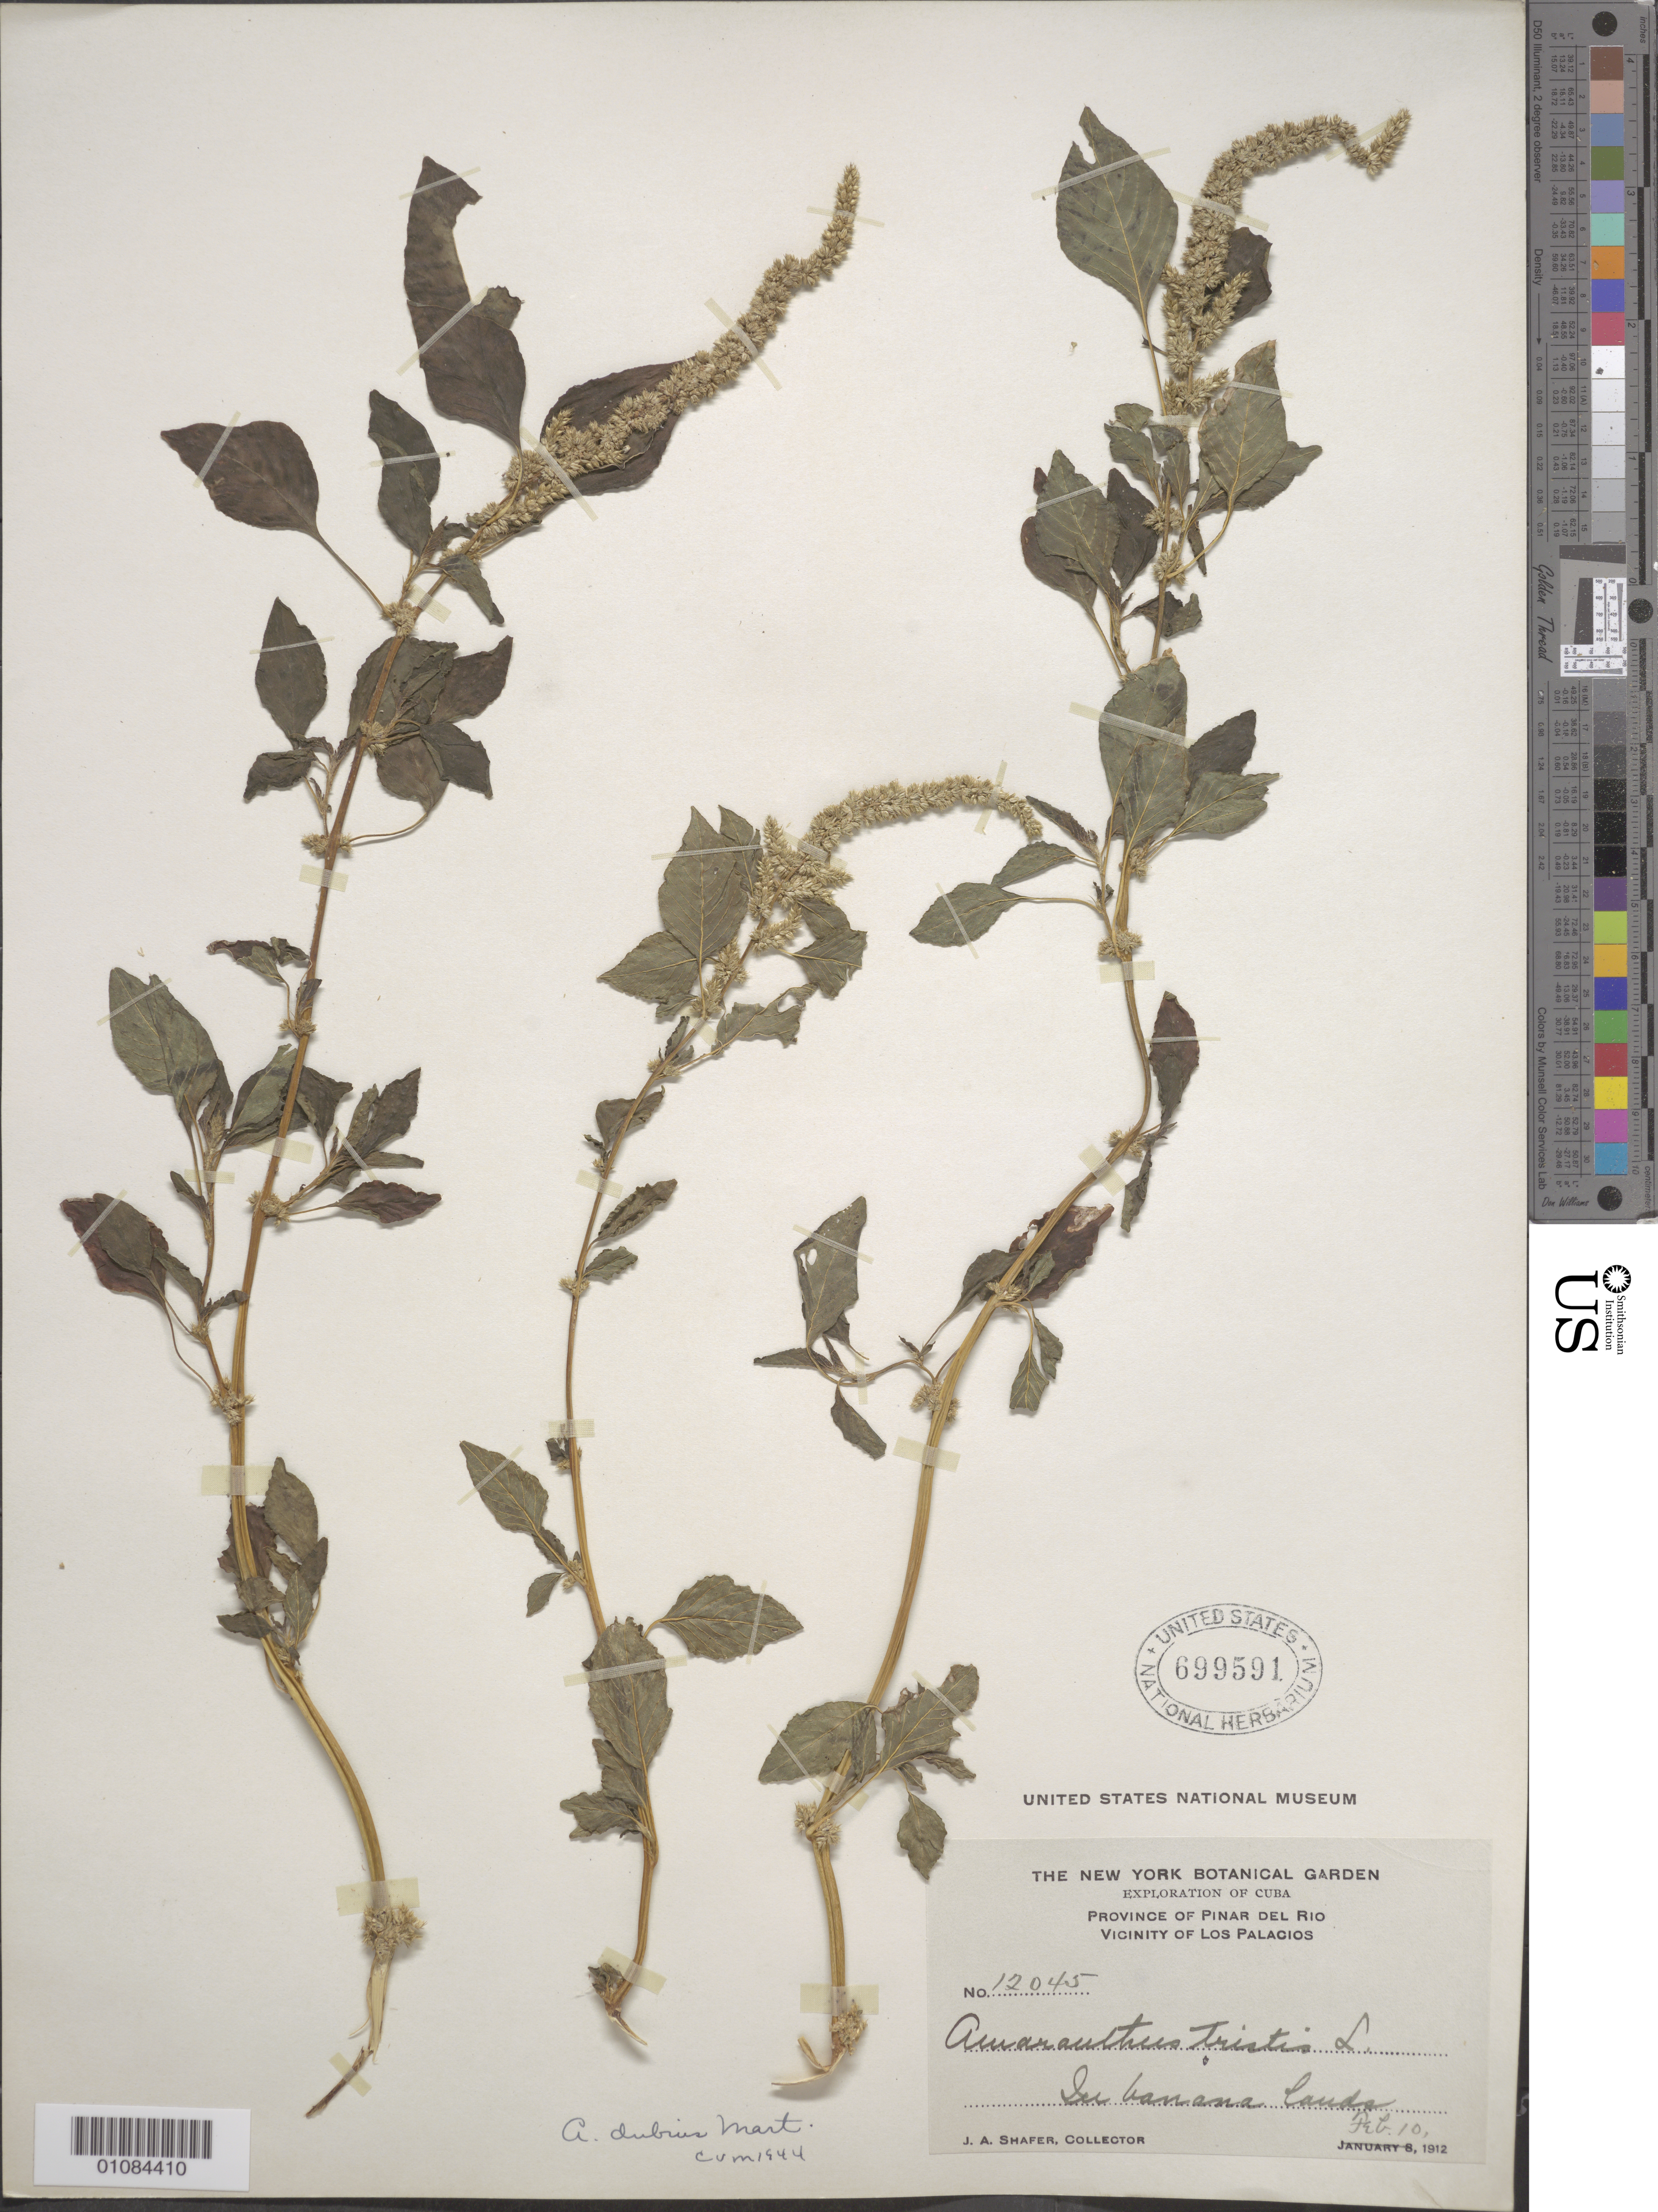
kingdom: Plantae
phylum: Tracheophyta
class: Magnoliopsida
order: Caryophyllales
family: Amaranthaceae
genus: Amaranthus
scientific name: Amaranthus dubius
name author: Mart. ex Thell.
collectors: J. A. Shafer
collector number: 12045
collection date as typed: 10 Feb 1912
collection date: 1912-02-10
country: Cuba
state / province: Pinar del Rio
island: Cuba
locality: Vicinity of Los Palacios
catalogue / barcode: US 699591